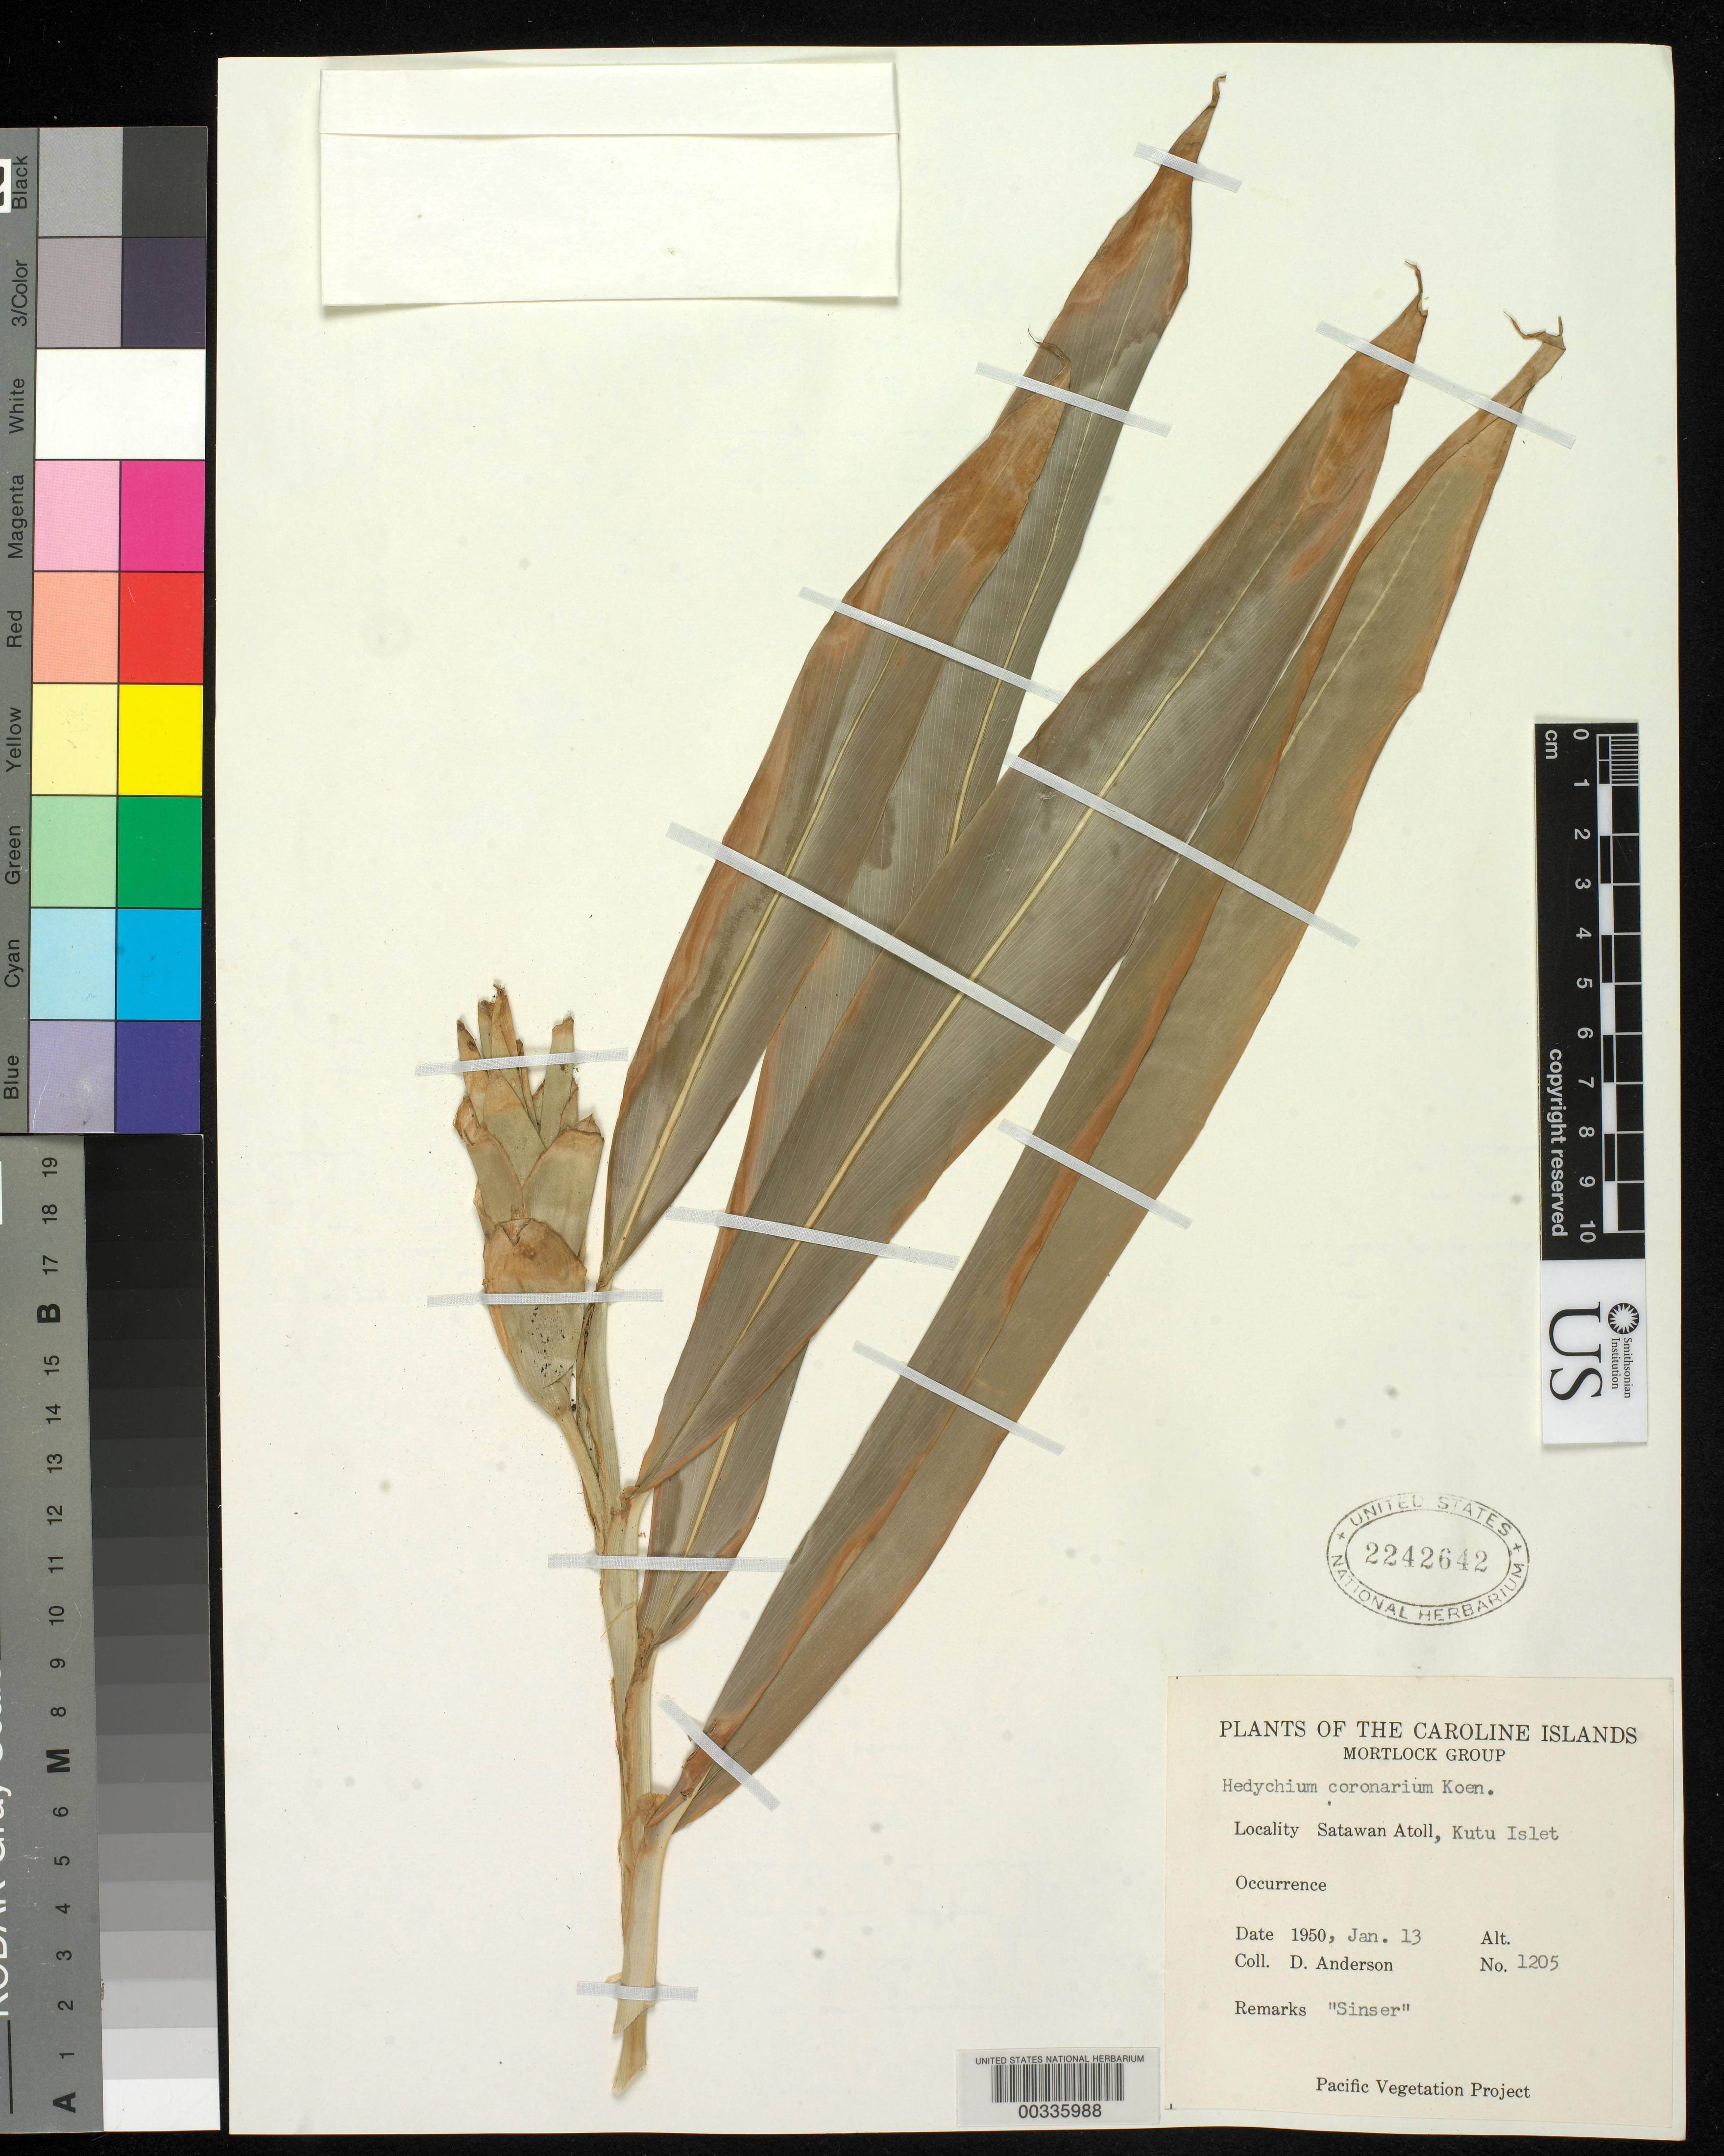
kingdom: Plantae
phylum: Tracheophyta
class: Liliopsida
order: Zingiberales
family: Zingiberaceae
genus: Hedychium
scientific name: Hedychium coronarium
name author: J. Koenig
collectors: D. Anderson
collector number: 1205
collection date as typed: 13 Jan 1950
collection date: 1950-01-13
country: Micronesia, Federated States of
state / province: Truk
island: Satawan Atoll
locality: Kutu Islet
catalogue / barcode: US 2242642